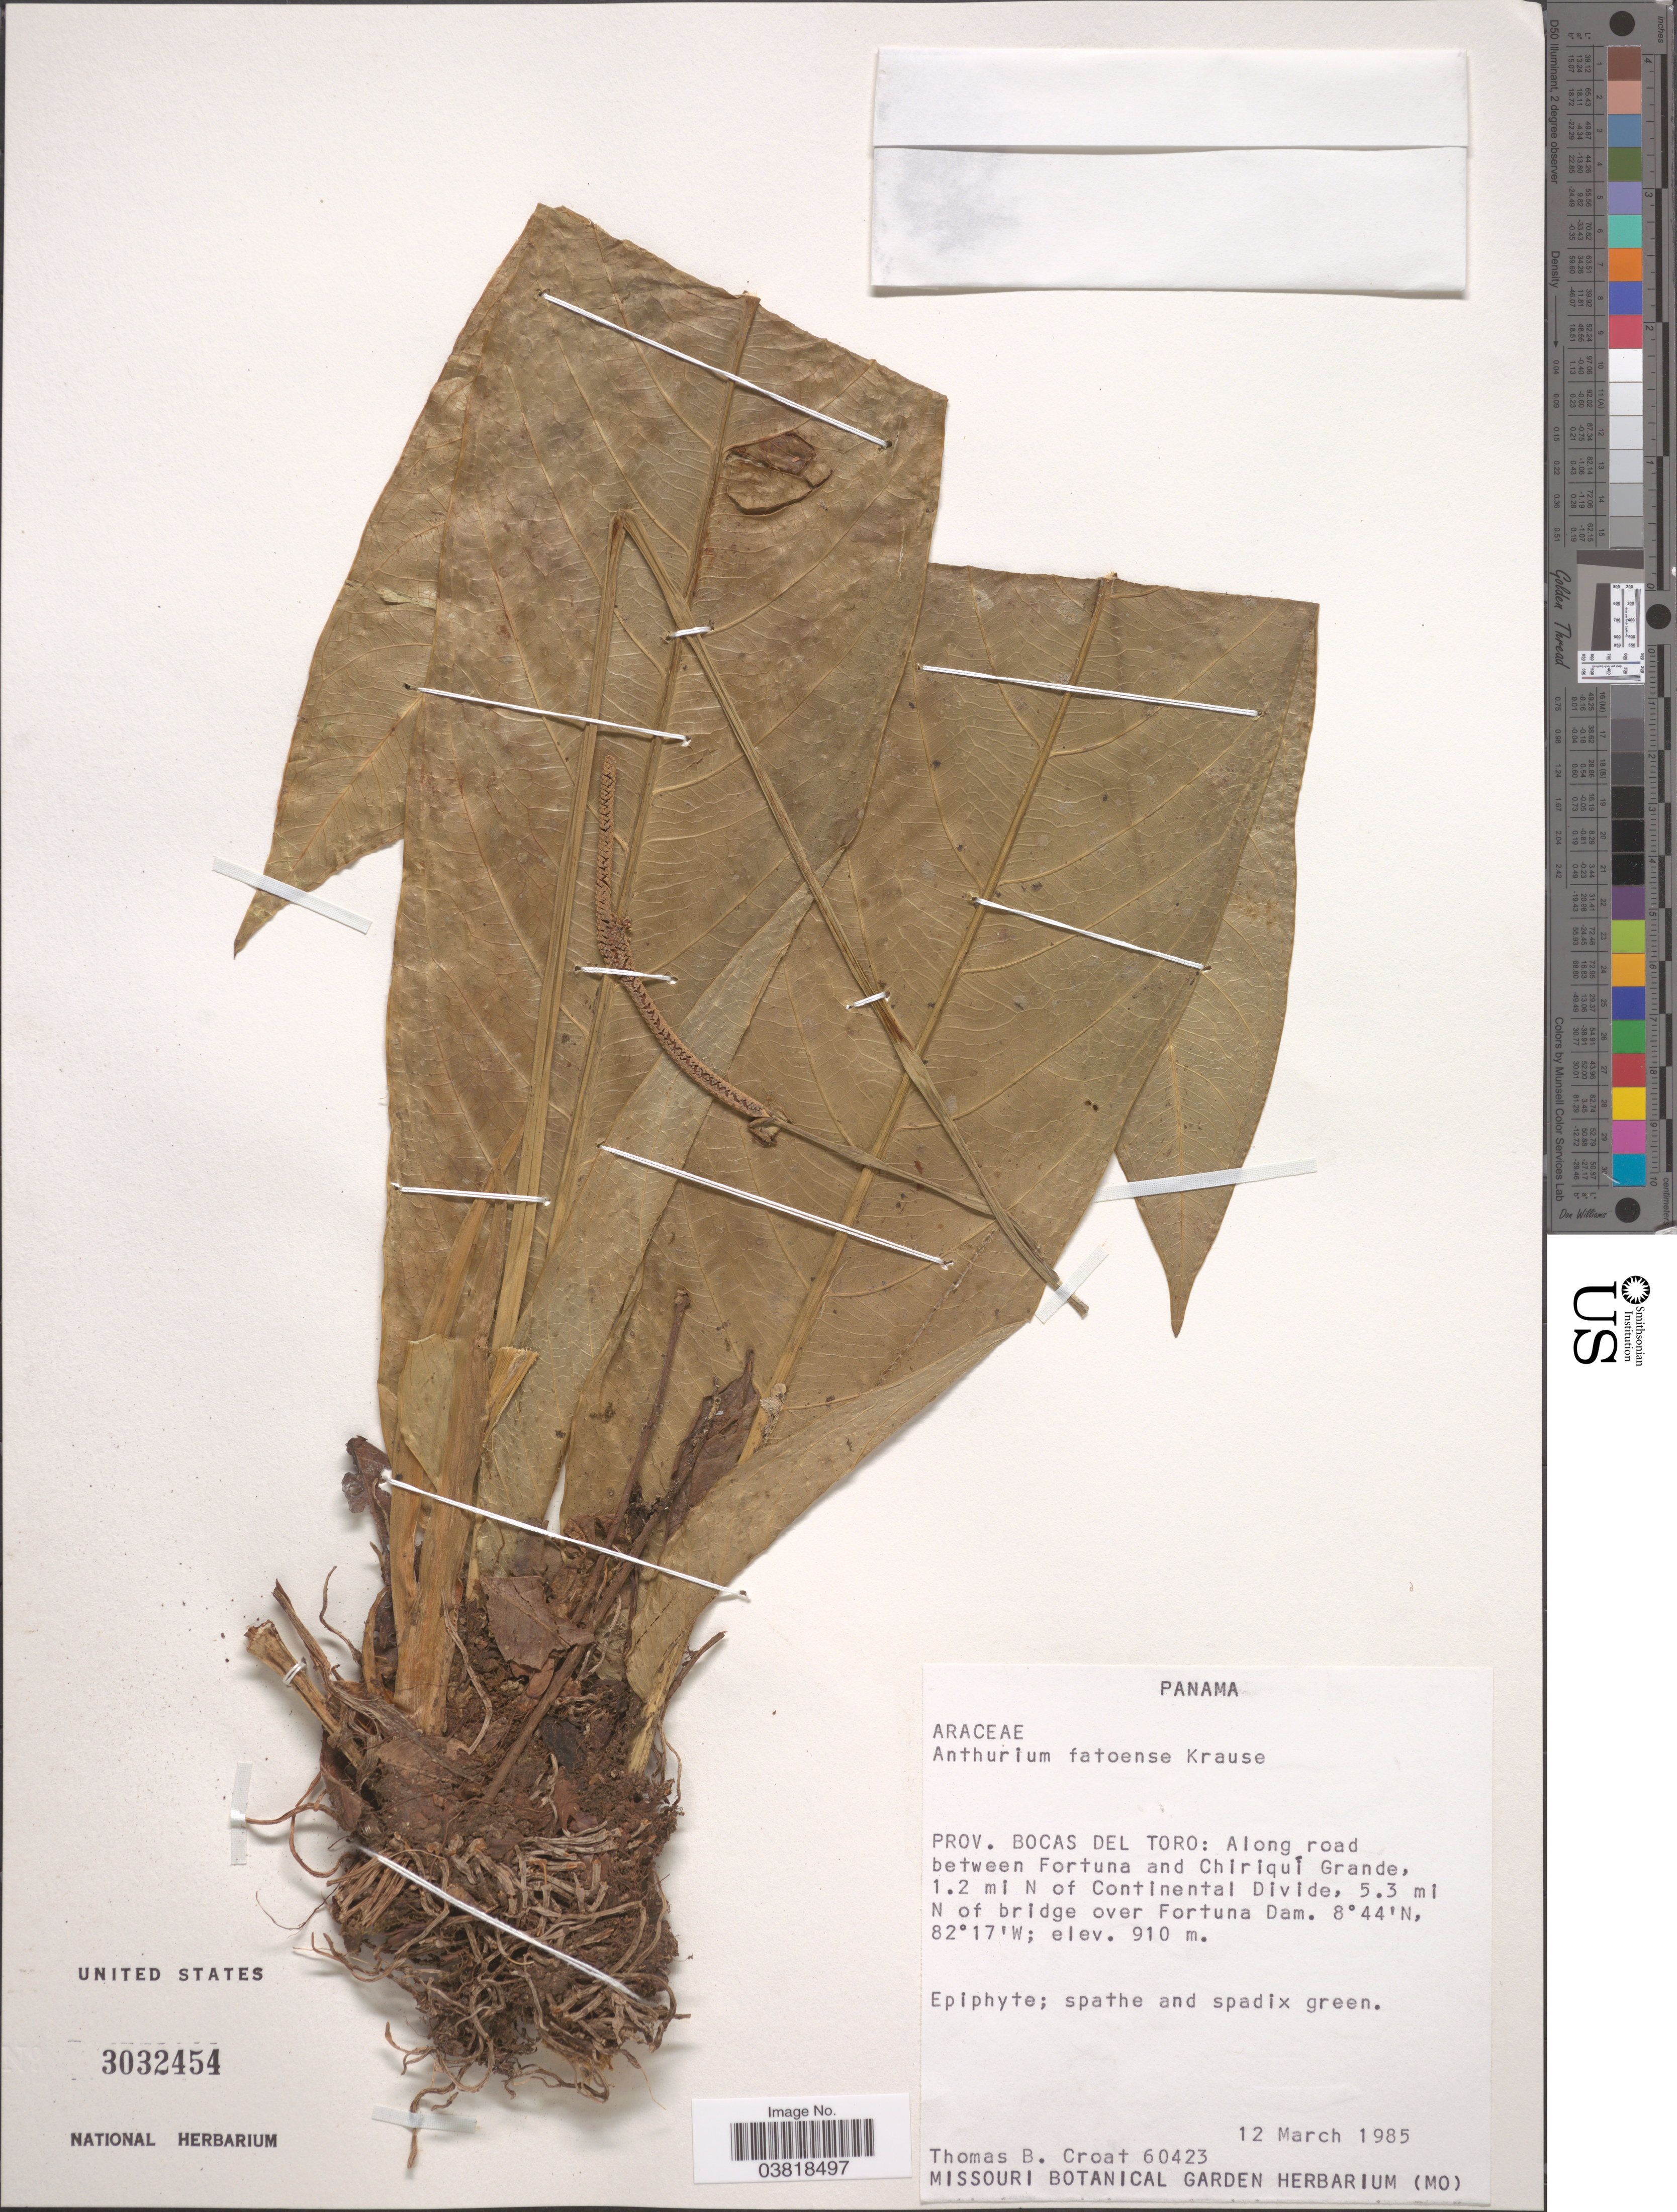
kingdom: Plantae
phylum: Tracheophyta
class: Liliopsida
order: Alismatales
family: Araceae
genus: Anthurium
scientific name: Anthurium fatoense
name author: K. Krause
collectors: T. B. Croat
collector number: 60423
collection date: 1985-03-12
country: Panama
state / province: Bocas del Toro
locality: Along road between Fortuna and Chiriquí Grande, 1.2 mi N of Continental Divide, 5.3 mi N of bridge over Fortuna Dam.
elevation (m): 910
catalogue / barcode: US 3032454